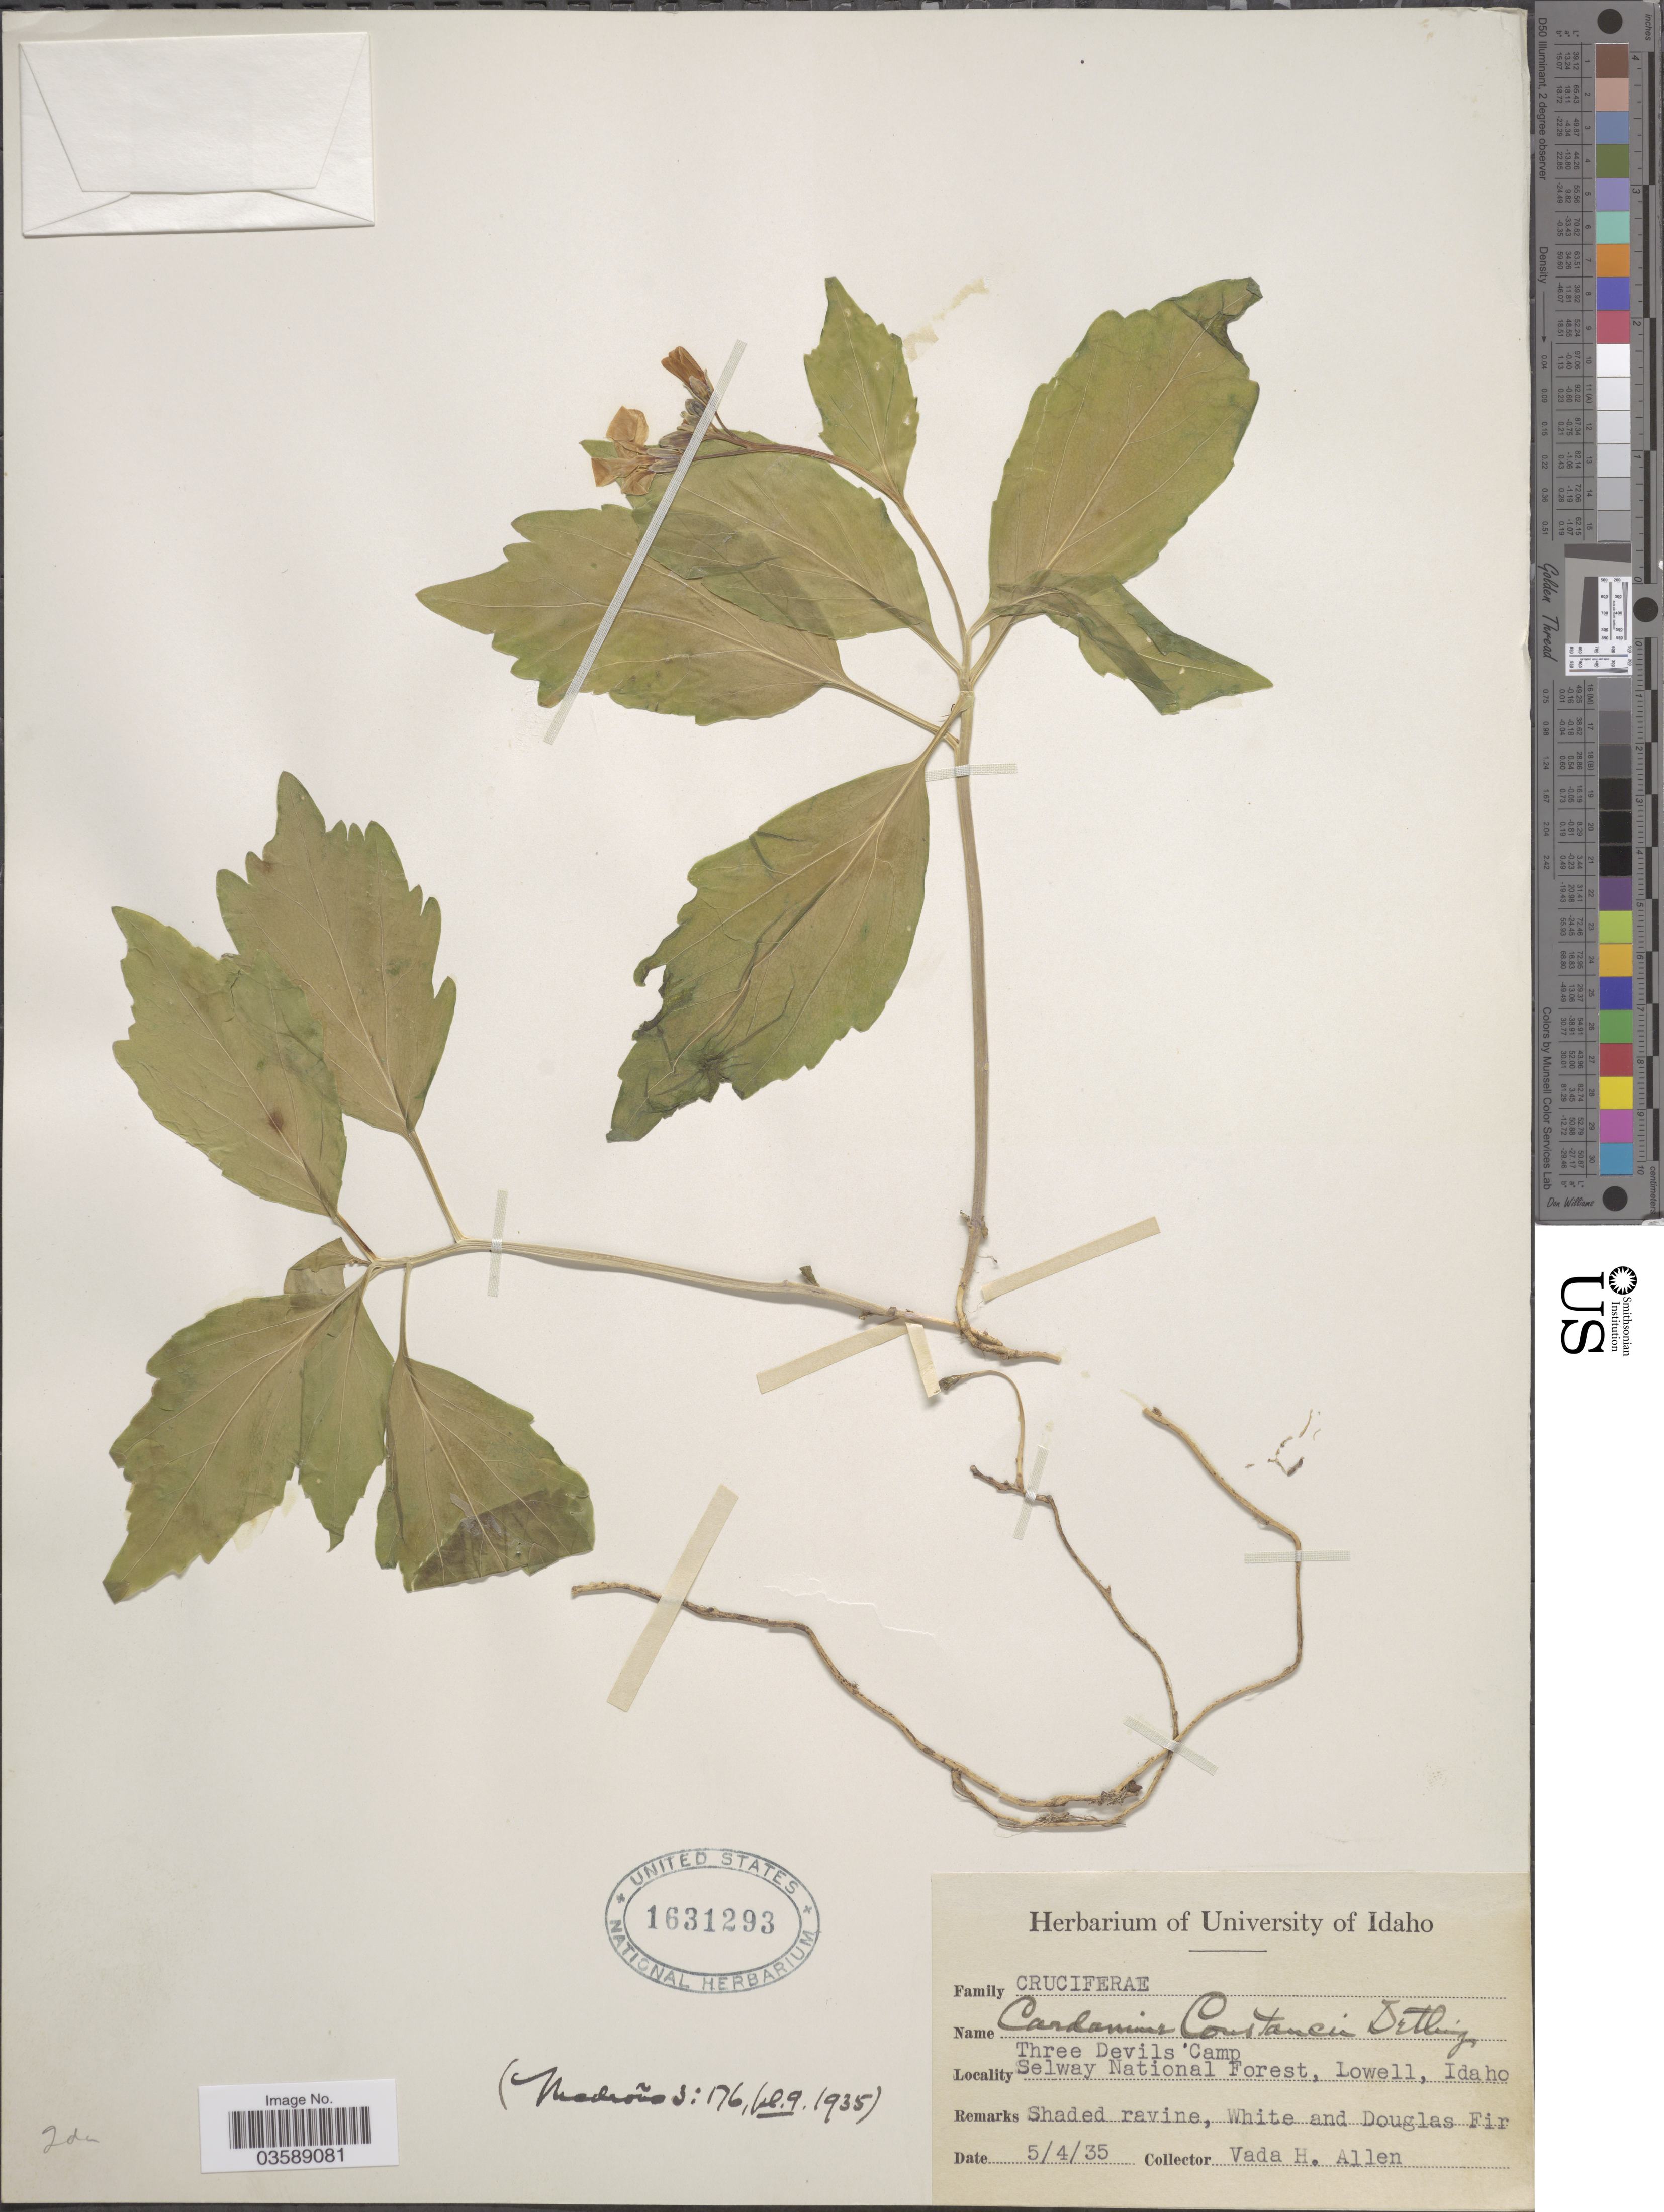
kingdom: Plantae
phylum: Tracheophyta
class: Magnoliopsida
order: Brassicales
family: Brassicaceae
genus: Cardamine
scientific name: Cardamine constancei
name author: Detling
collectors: V. Allen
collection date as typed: Transcribed d/m/y: 4/5/35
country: United States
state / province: Idaho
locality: Three Devils Camp. Selway National Forest, Lowell. White and Douglas Fir.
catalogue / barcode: US 1631293